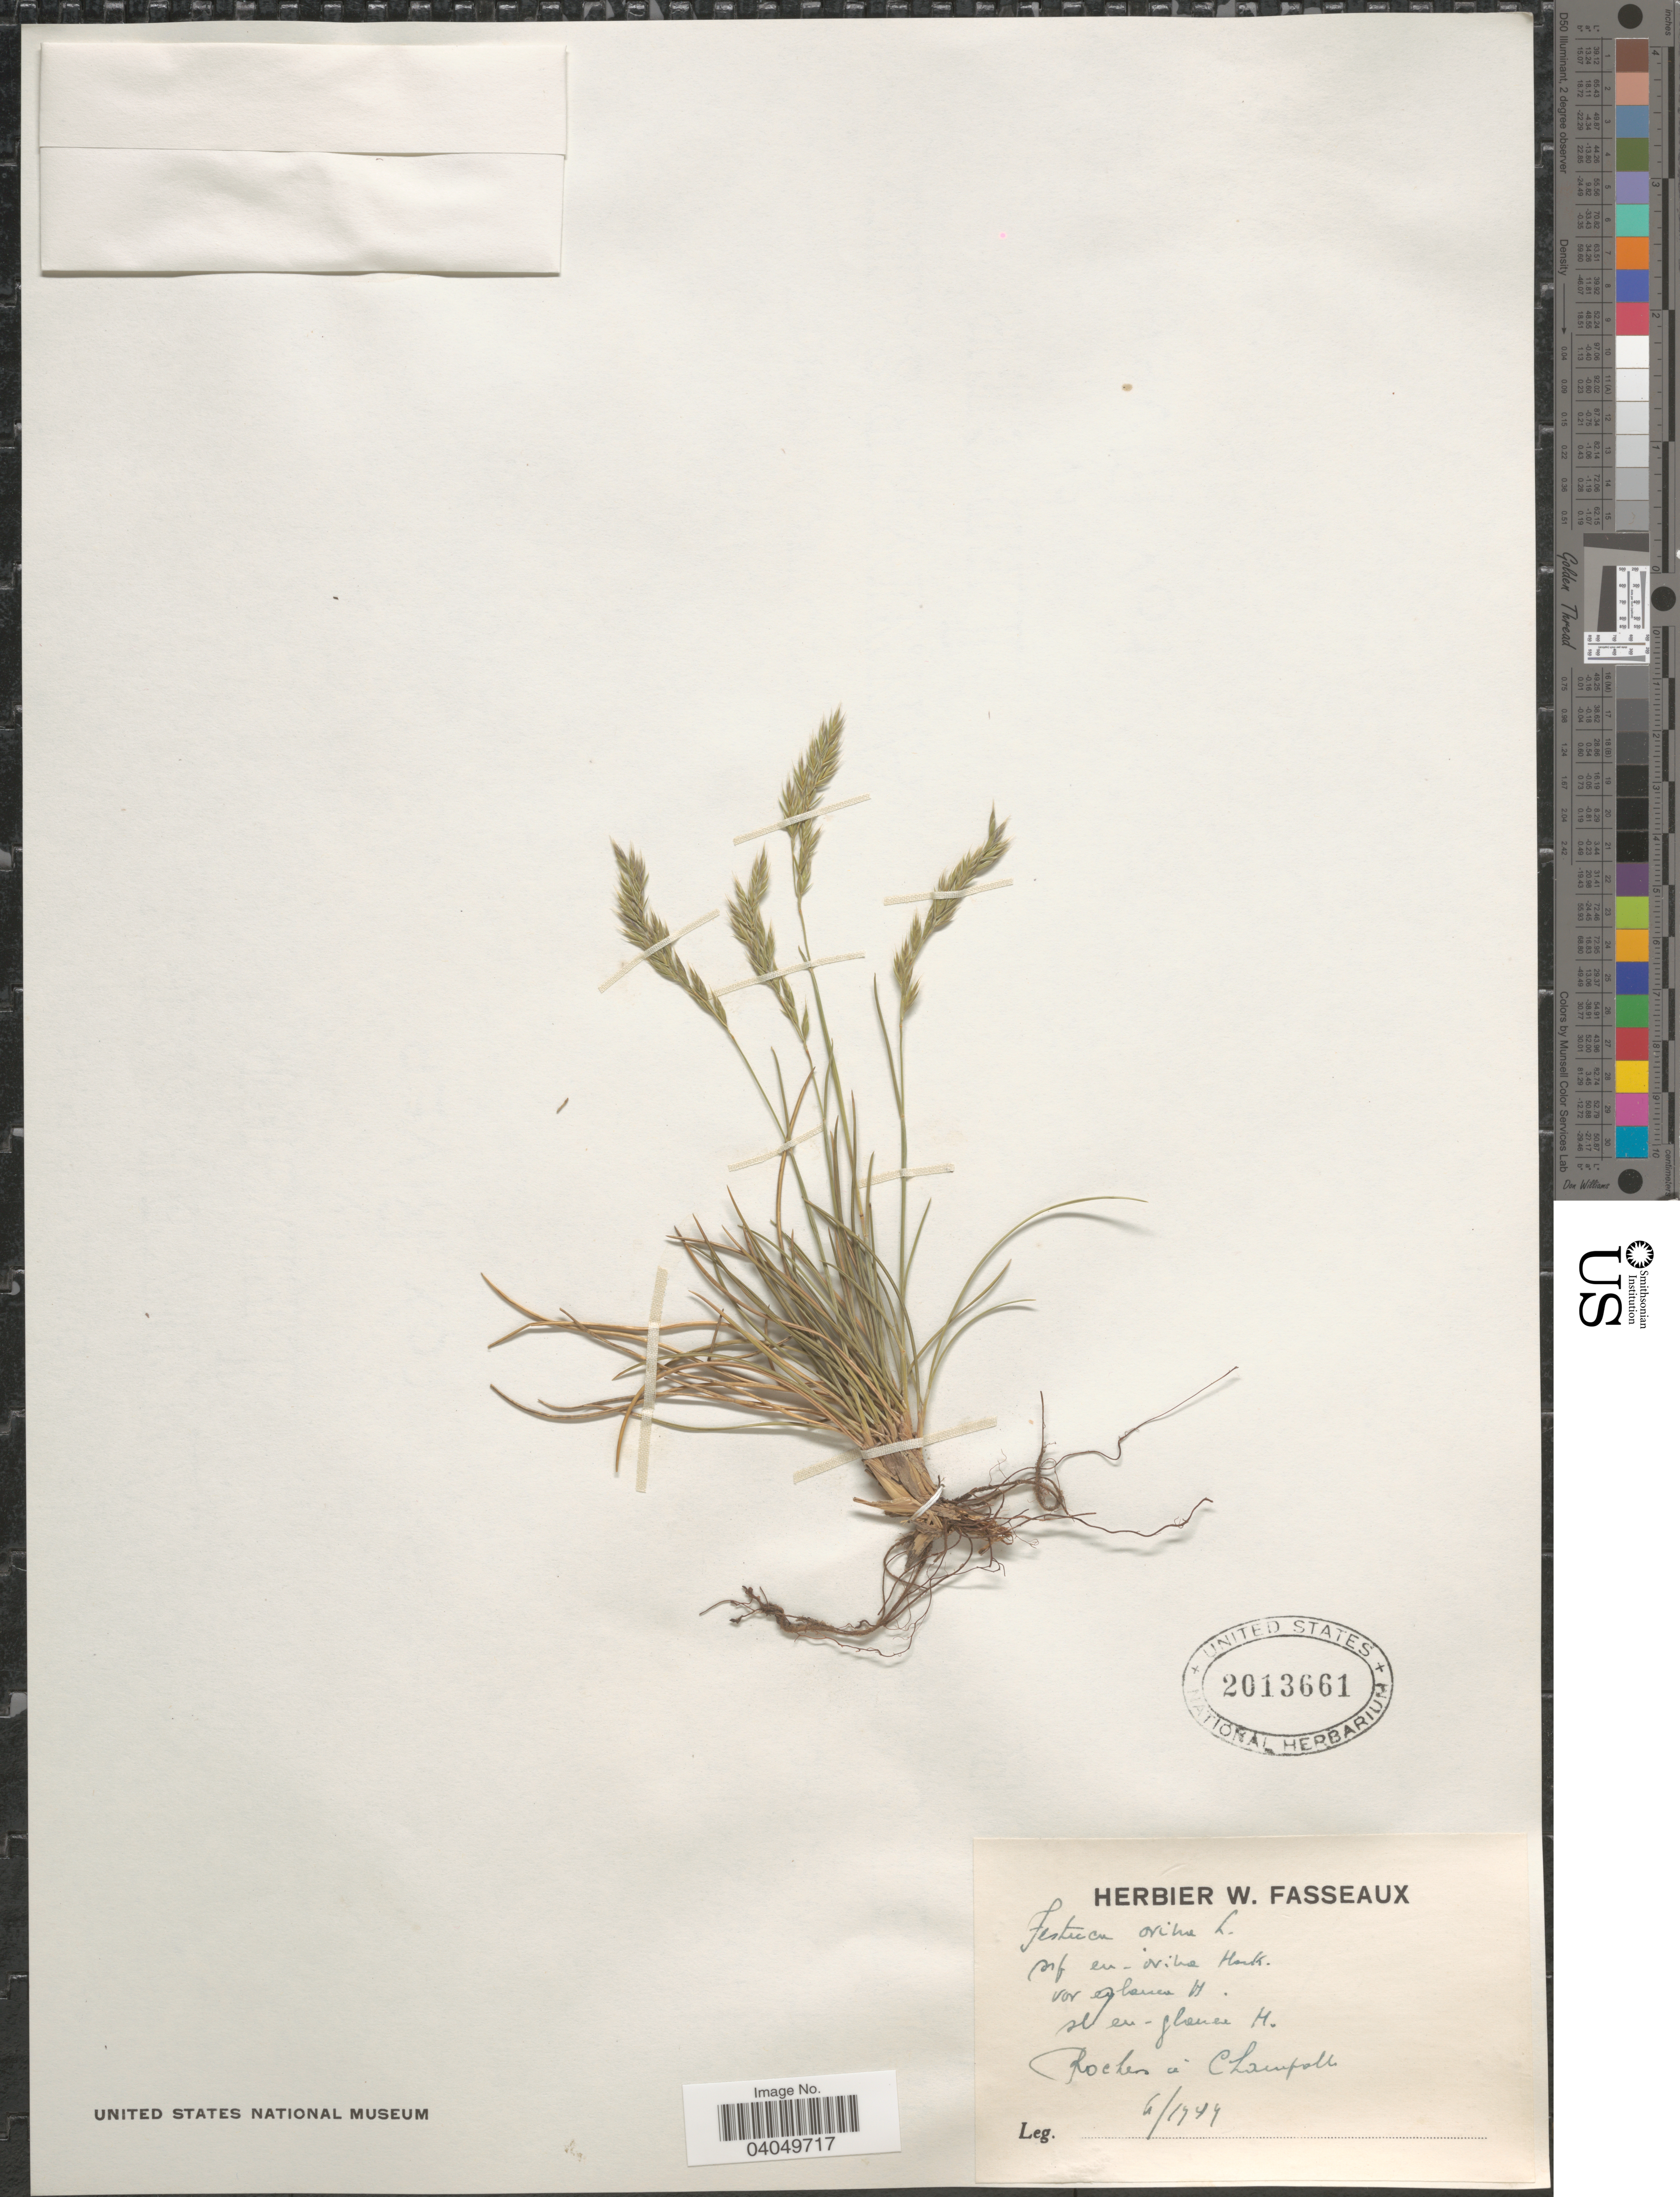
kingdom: Plantae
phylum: Tracheophyta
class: Liliopsida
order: Poales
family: Poaceae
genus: Festuca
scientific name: Festuca ovina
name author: L.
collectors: Ex herb. W. Fasseaux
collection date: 1949-06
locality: Rochers á Champoll.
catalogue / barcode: US 2013661